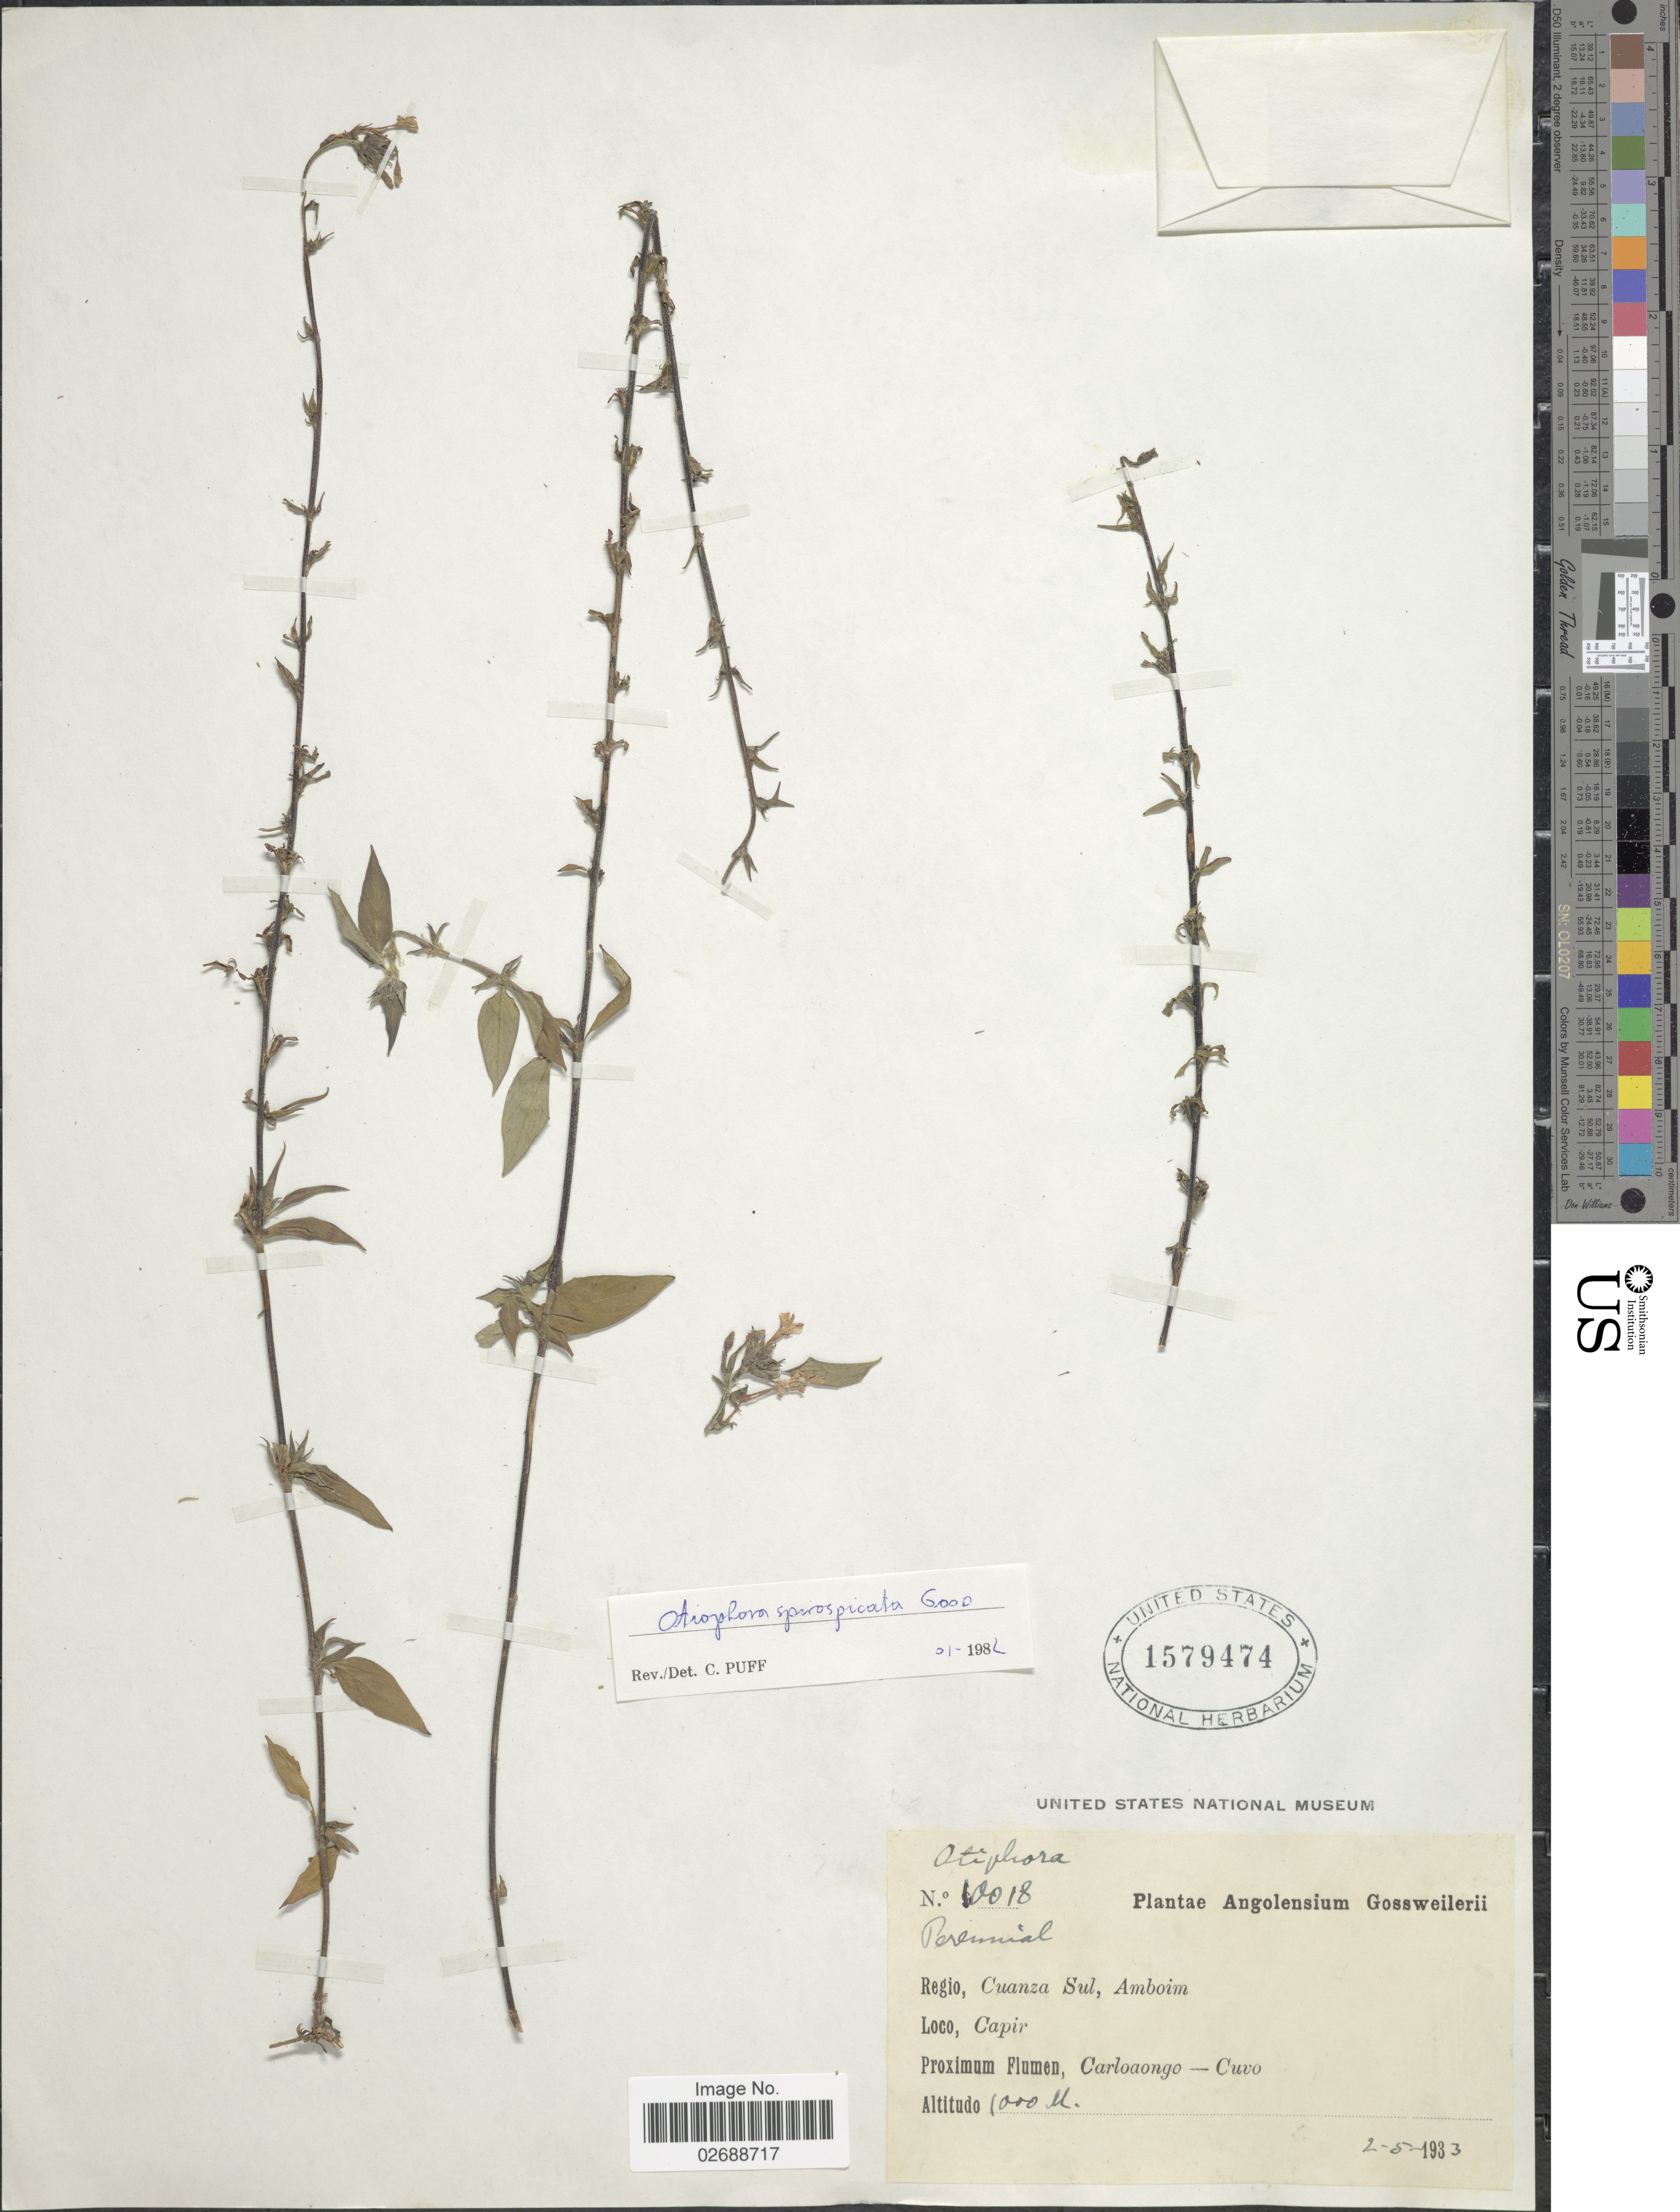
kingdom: Plantae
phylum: Tracheophyta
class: Magnoliopsida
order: Gentianales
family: Rubiaceae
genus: Otiophora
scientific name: Otiophora spirospicata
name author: R.D. Good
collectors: -. Gossweiler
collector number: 10018*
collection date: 1933-05-02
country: Angola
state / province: Cuanza Sul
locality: Amboim. Capir.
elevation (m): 1000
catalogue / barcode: US 1579474